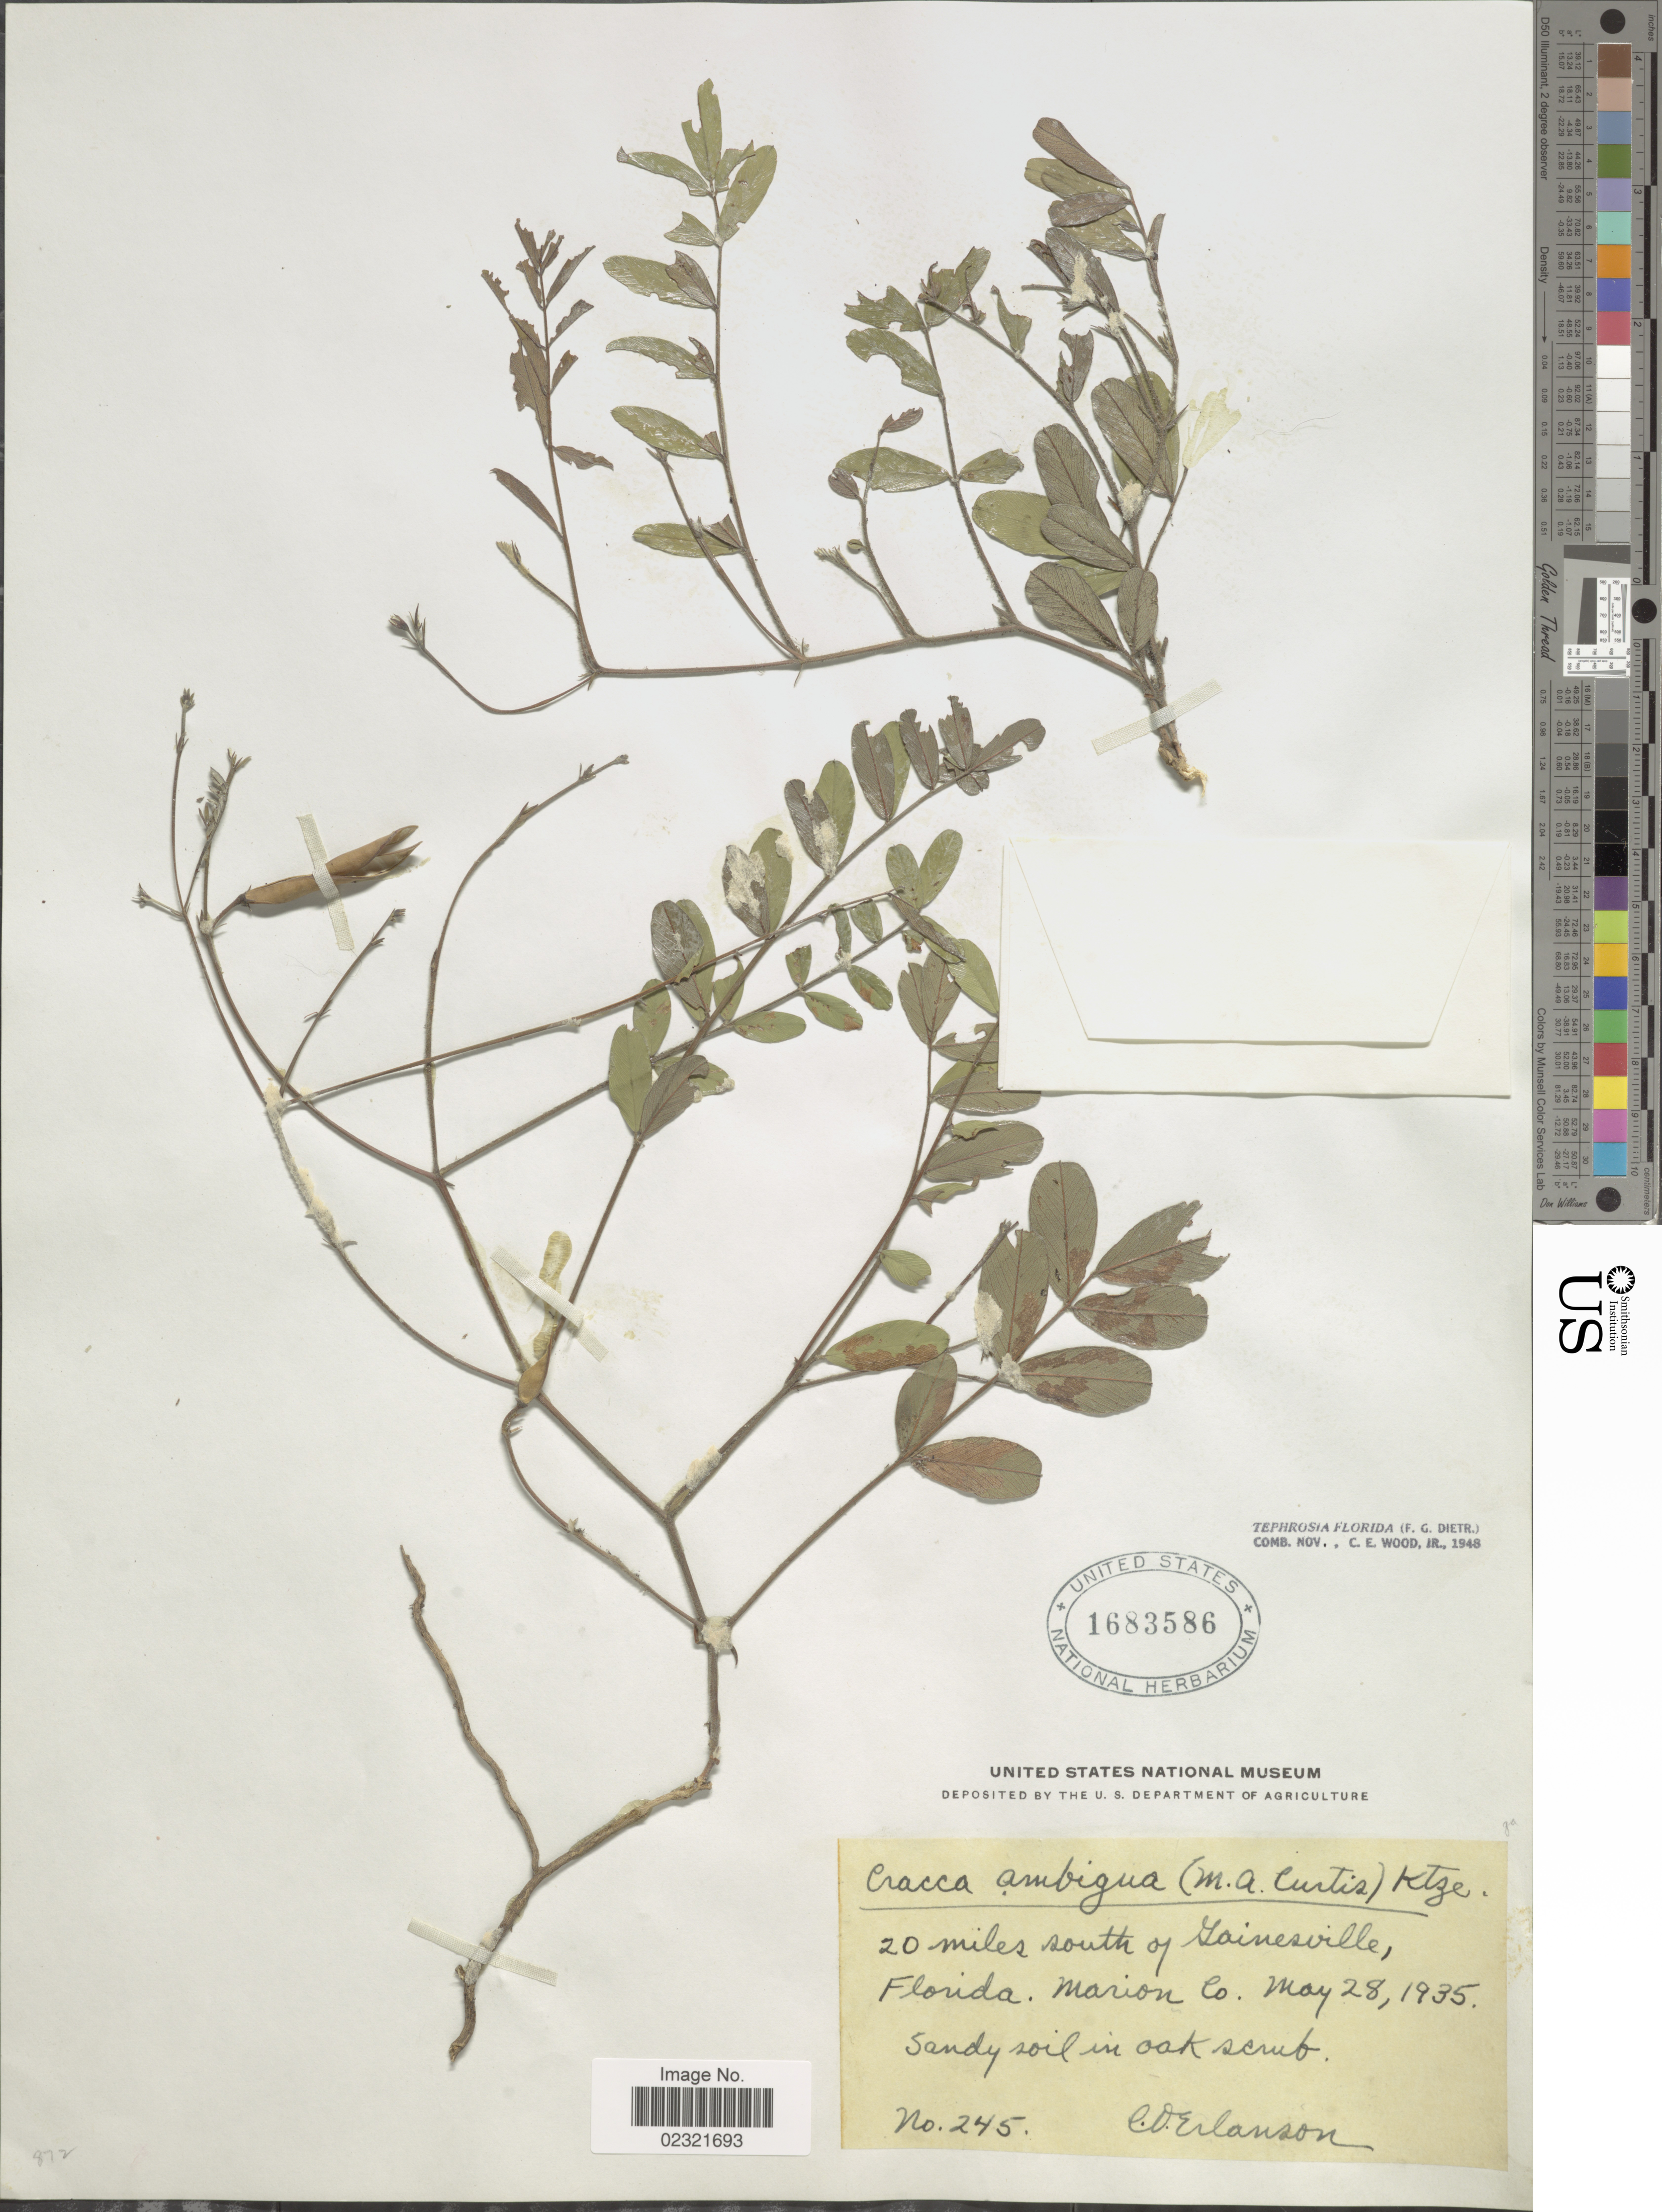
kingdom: Plantae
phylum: Tracheophyta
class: Magnoliopsida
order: Fabales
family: Fabaceae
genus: Tephrosia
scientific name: Tephrosia florida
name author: (Dietr.) C.E. Wood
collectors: C. O. Erlanson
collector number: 245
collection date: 1935-05-28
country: United States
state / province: Florida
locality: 20 miles south of Gainesville, Marion Co, sandy soil in oak scrub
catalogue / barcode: US 1683586